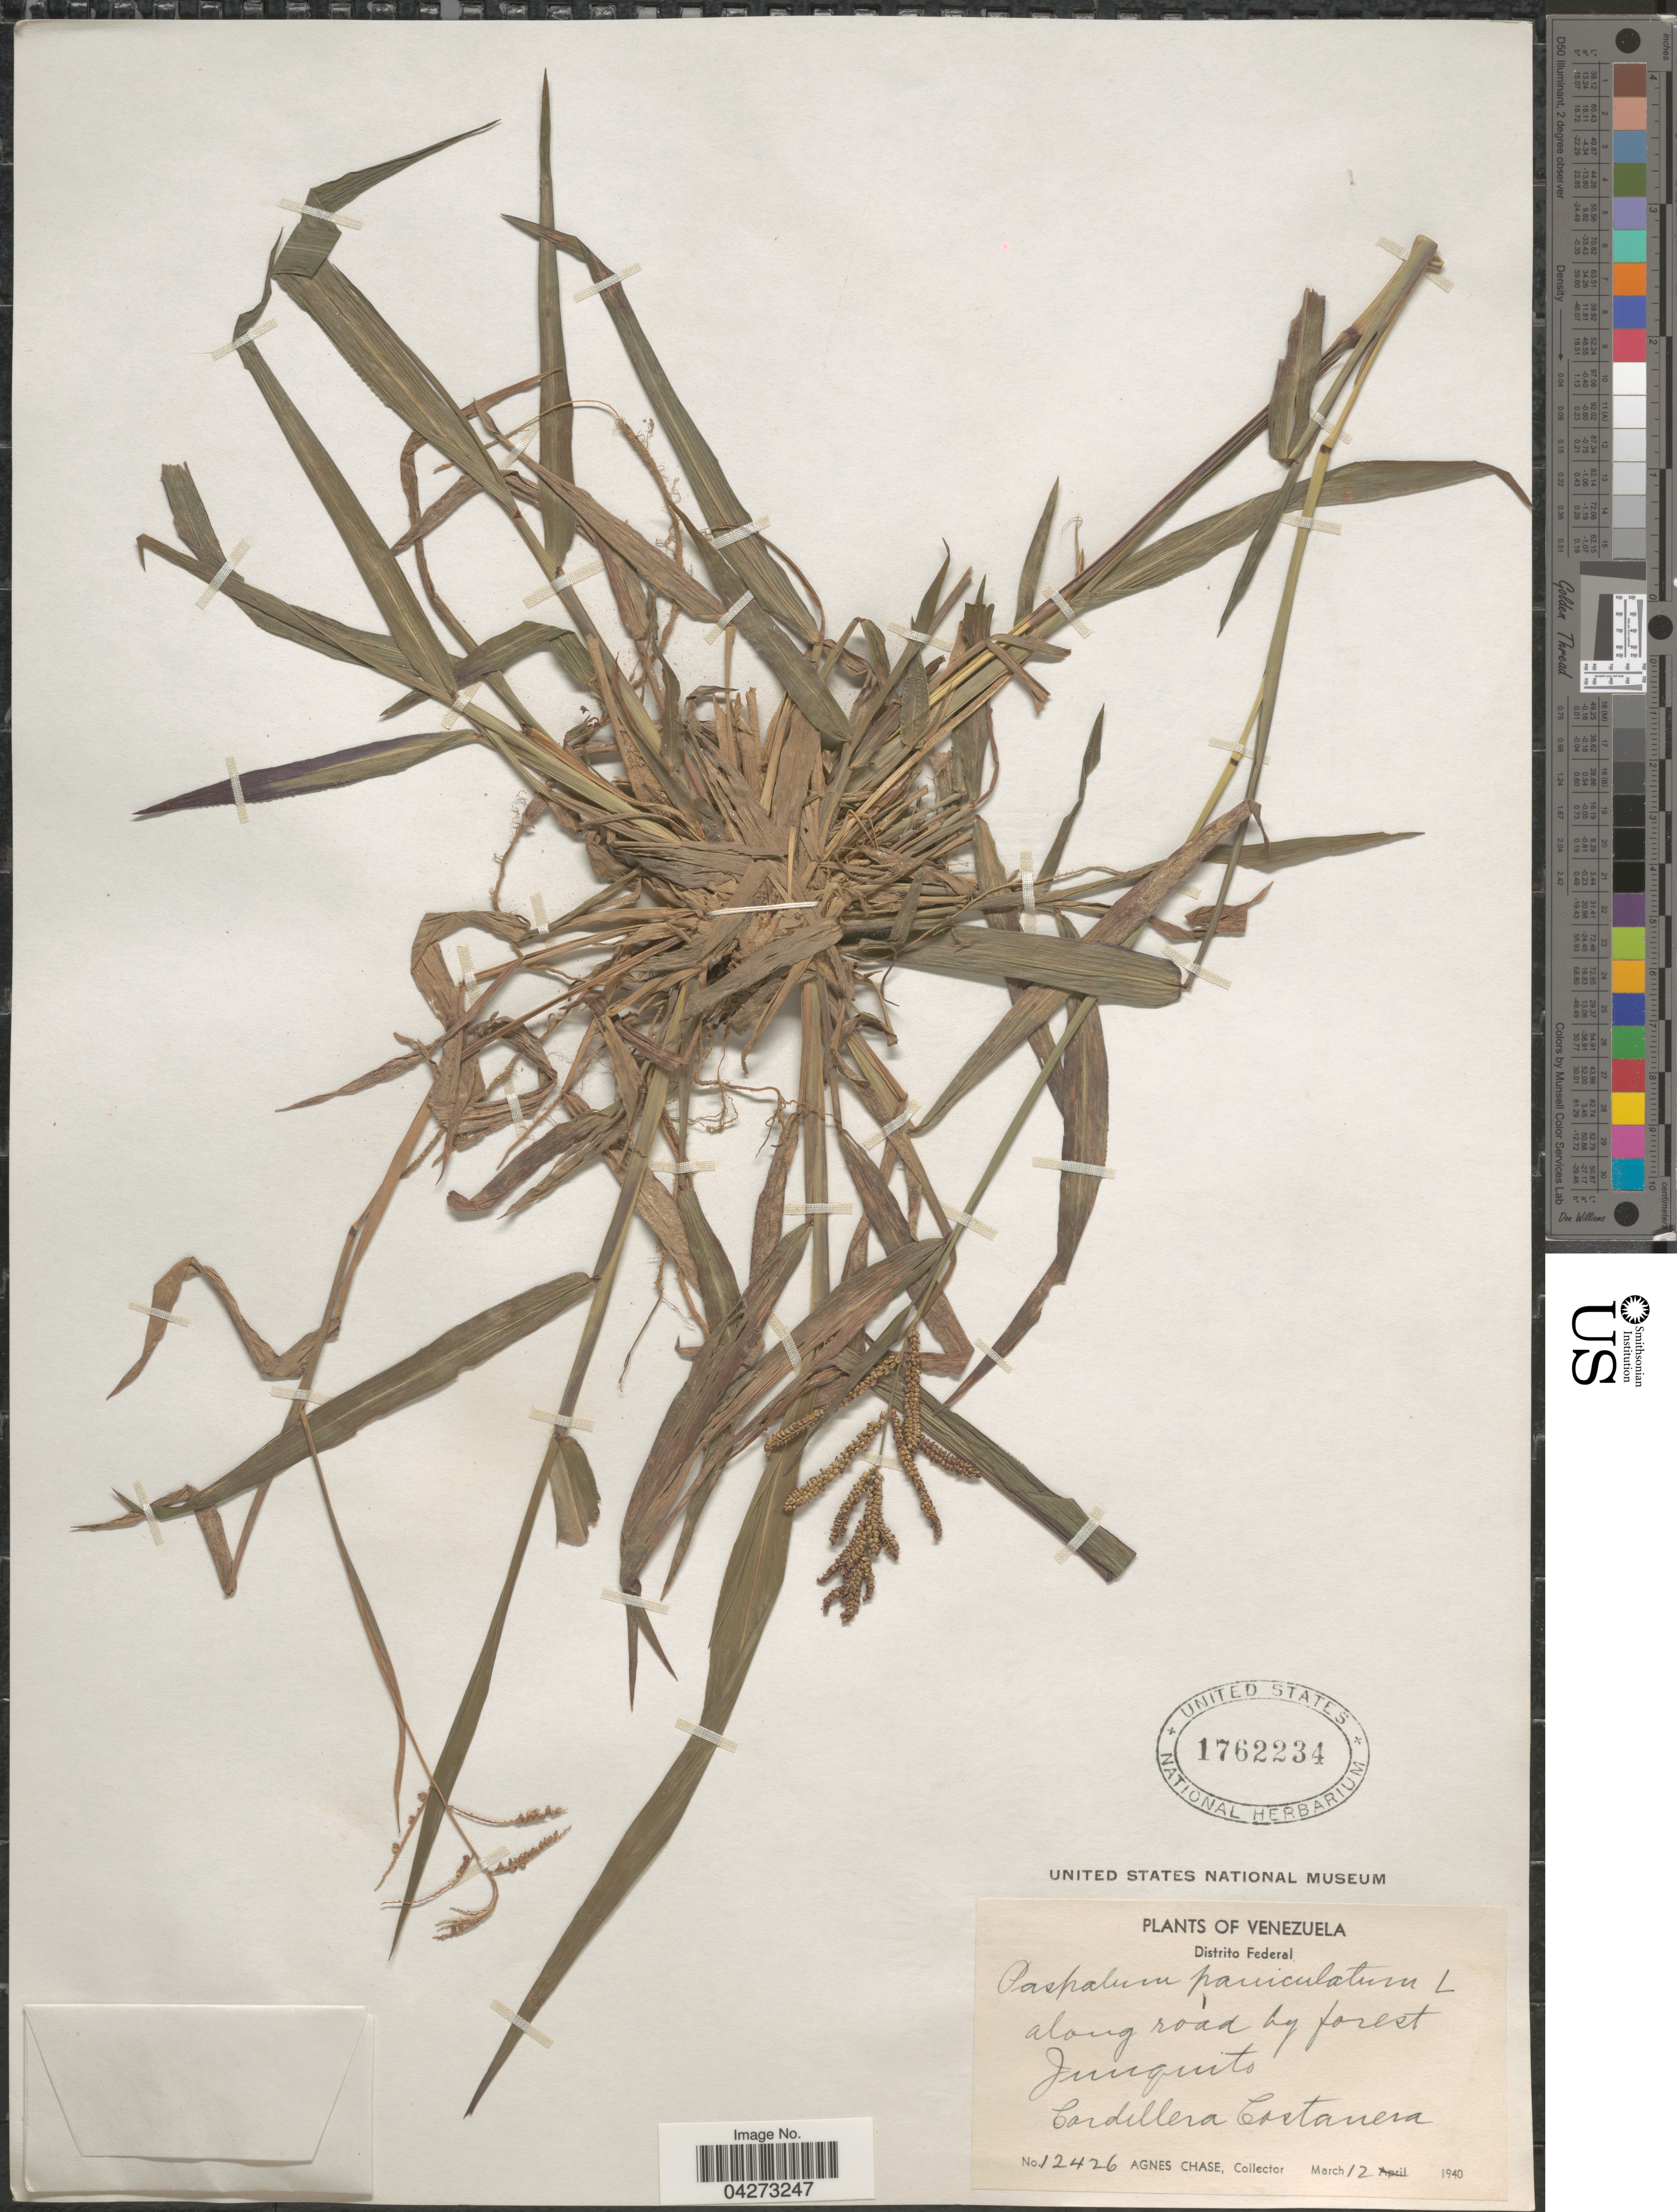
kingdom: Plantae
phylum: Tracheophyta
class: Liliopsida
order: Poales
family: Poaceae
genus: Paspalum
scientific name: Paspalum paniculatum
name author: L.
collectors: A. Chase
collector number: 12426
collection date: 1940-03-12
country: Venezuela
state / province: Distrito Federal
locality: Along road by forest Junquito. Cordillera Costanera.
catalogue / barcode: US 1762234